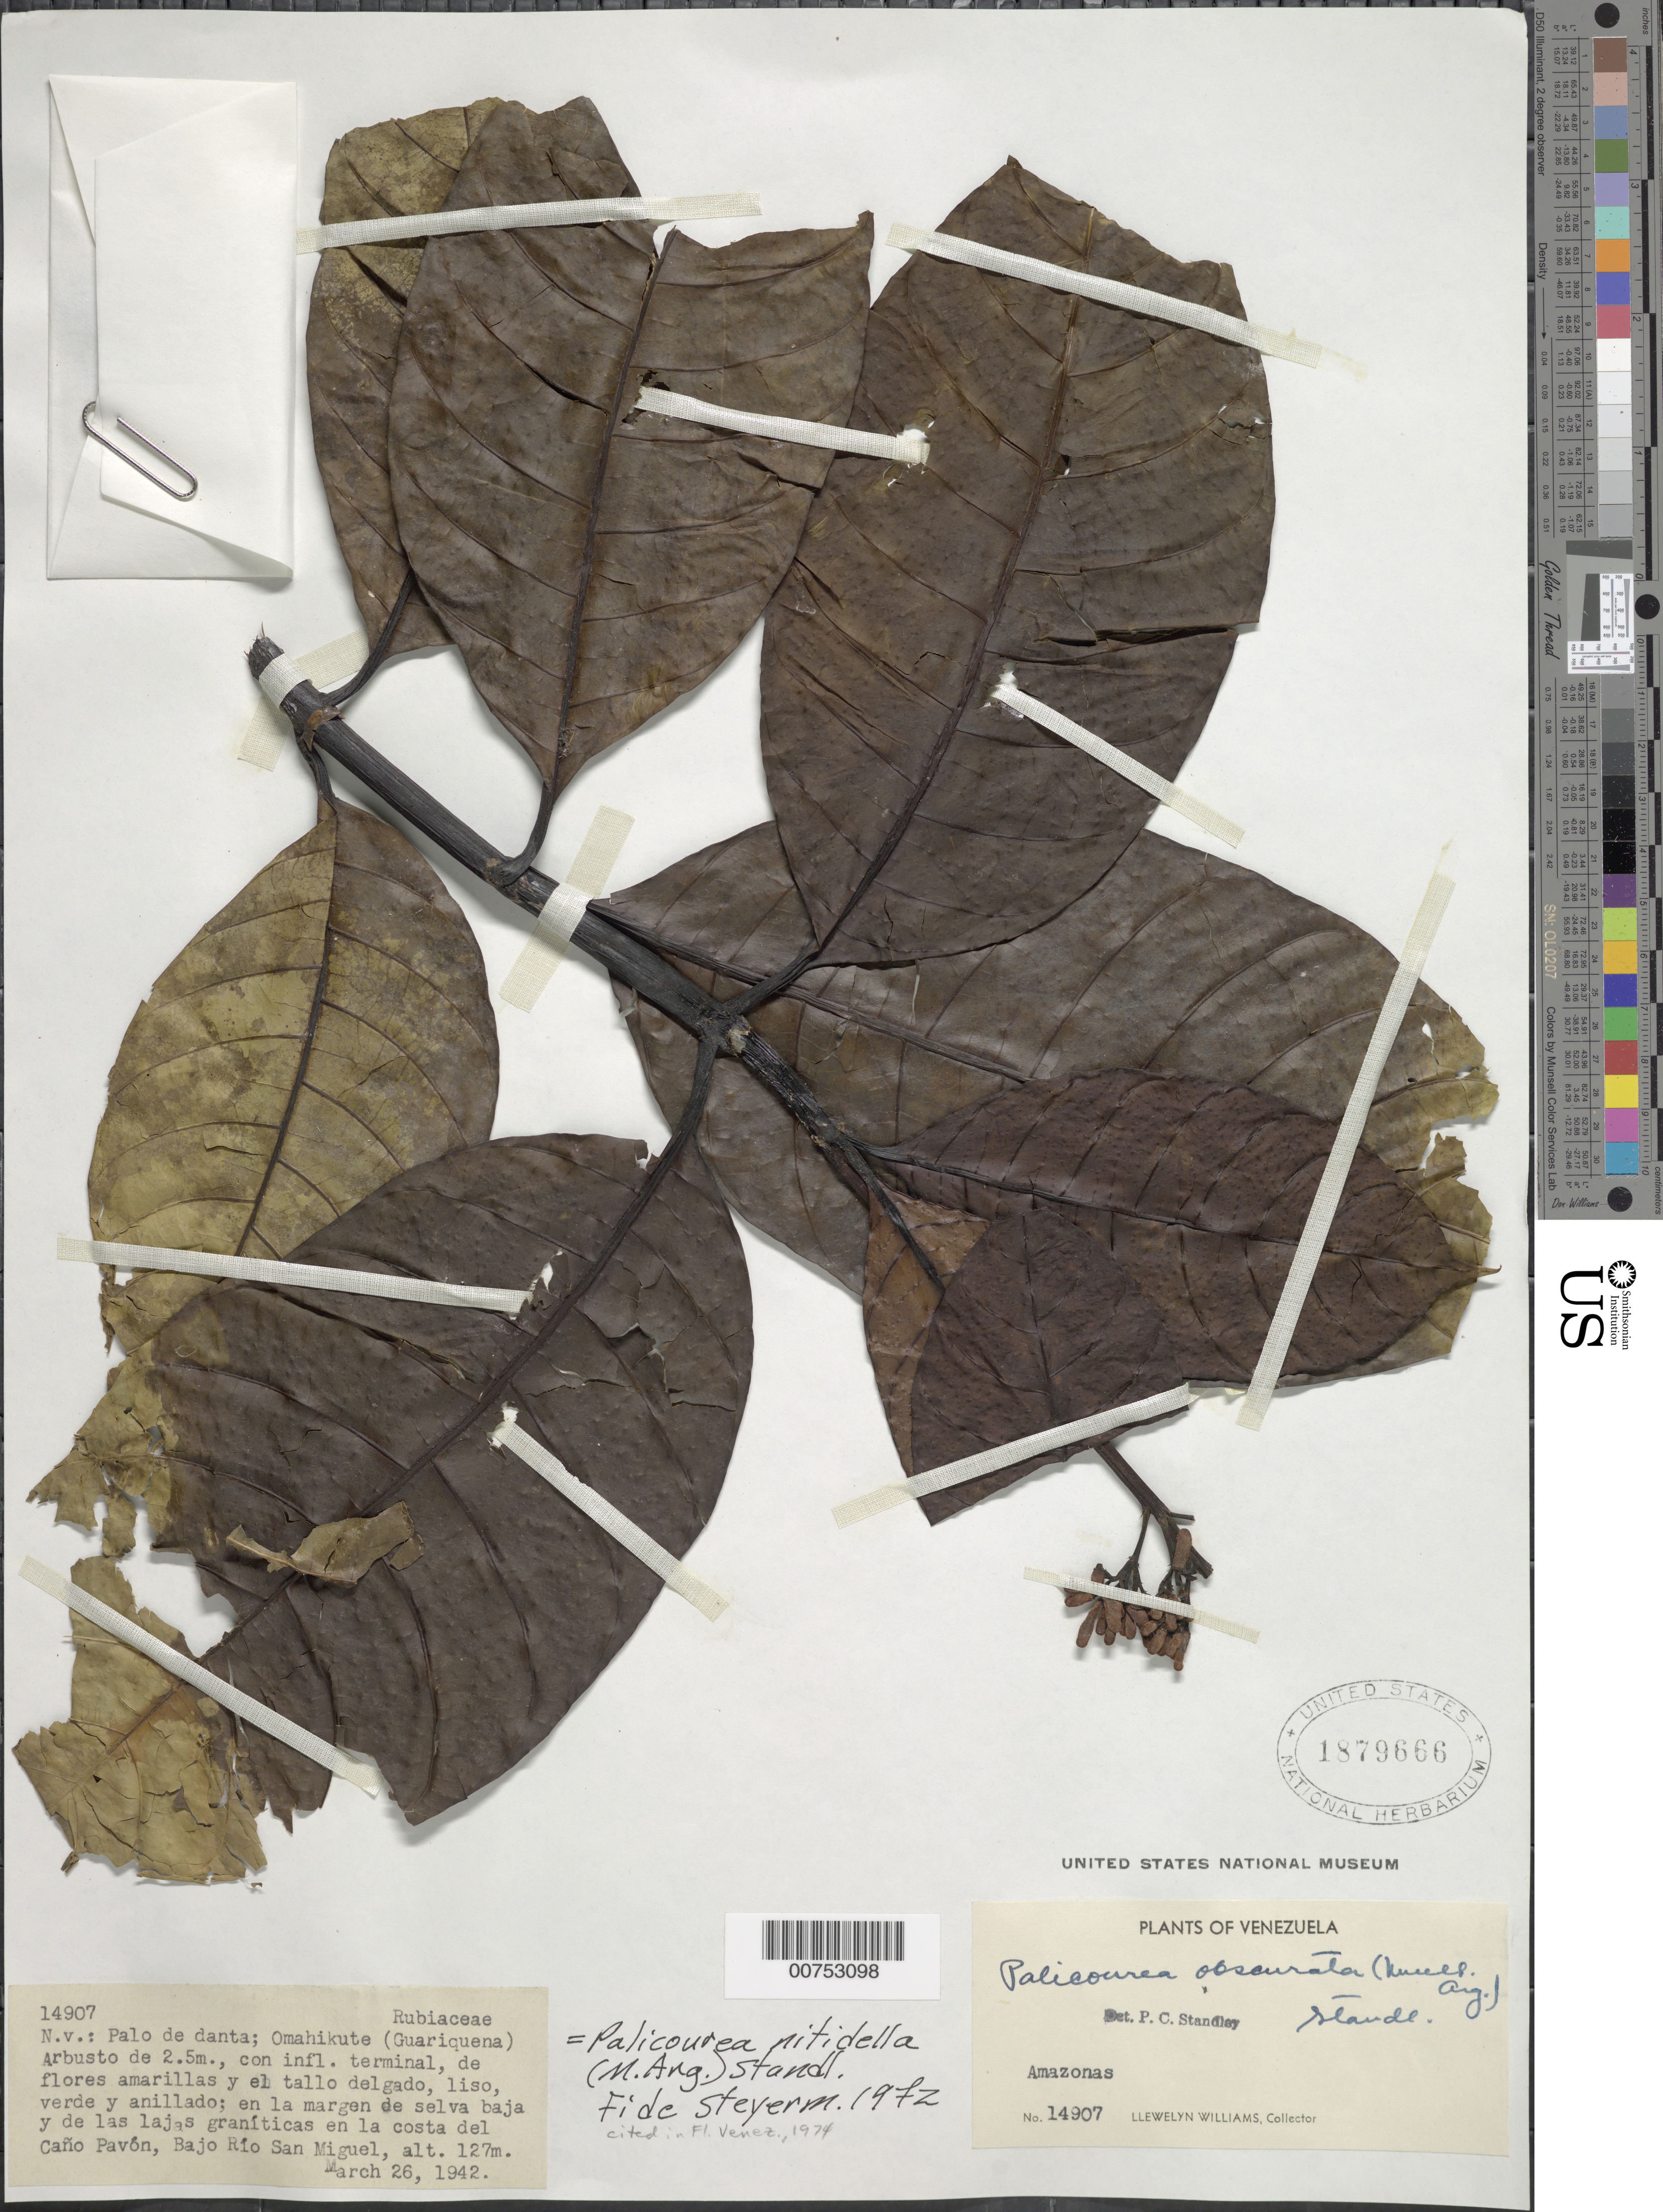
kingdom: Plantae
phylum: Tracheophyta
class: Magnoliopsida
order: Gentianales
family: Rubiaceae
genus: Palicourea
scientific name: Palicourea nitidella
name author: (Müll. Arg.) Standl.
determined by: Steyermark, Julian A., (VEN)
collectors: Ll. Williams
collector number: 14907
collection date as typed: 26-Mar-42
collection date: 1942-03-26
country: Venezuela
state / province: Amazonas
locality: El Caño Pavon, Bajo Río San Miguel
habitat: Margen de selva baja y de las lajas graníticas en la costa del cano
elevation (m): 120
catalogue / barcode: US 1879666